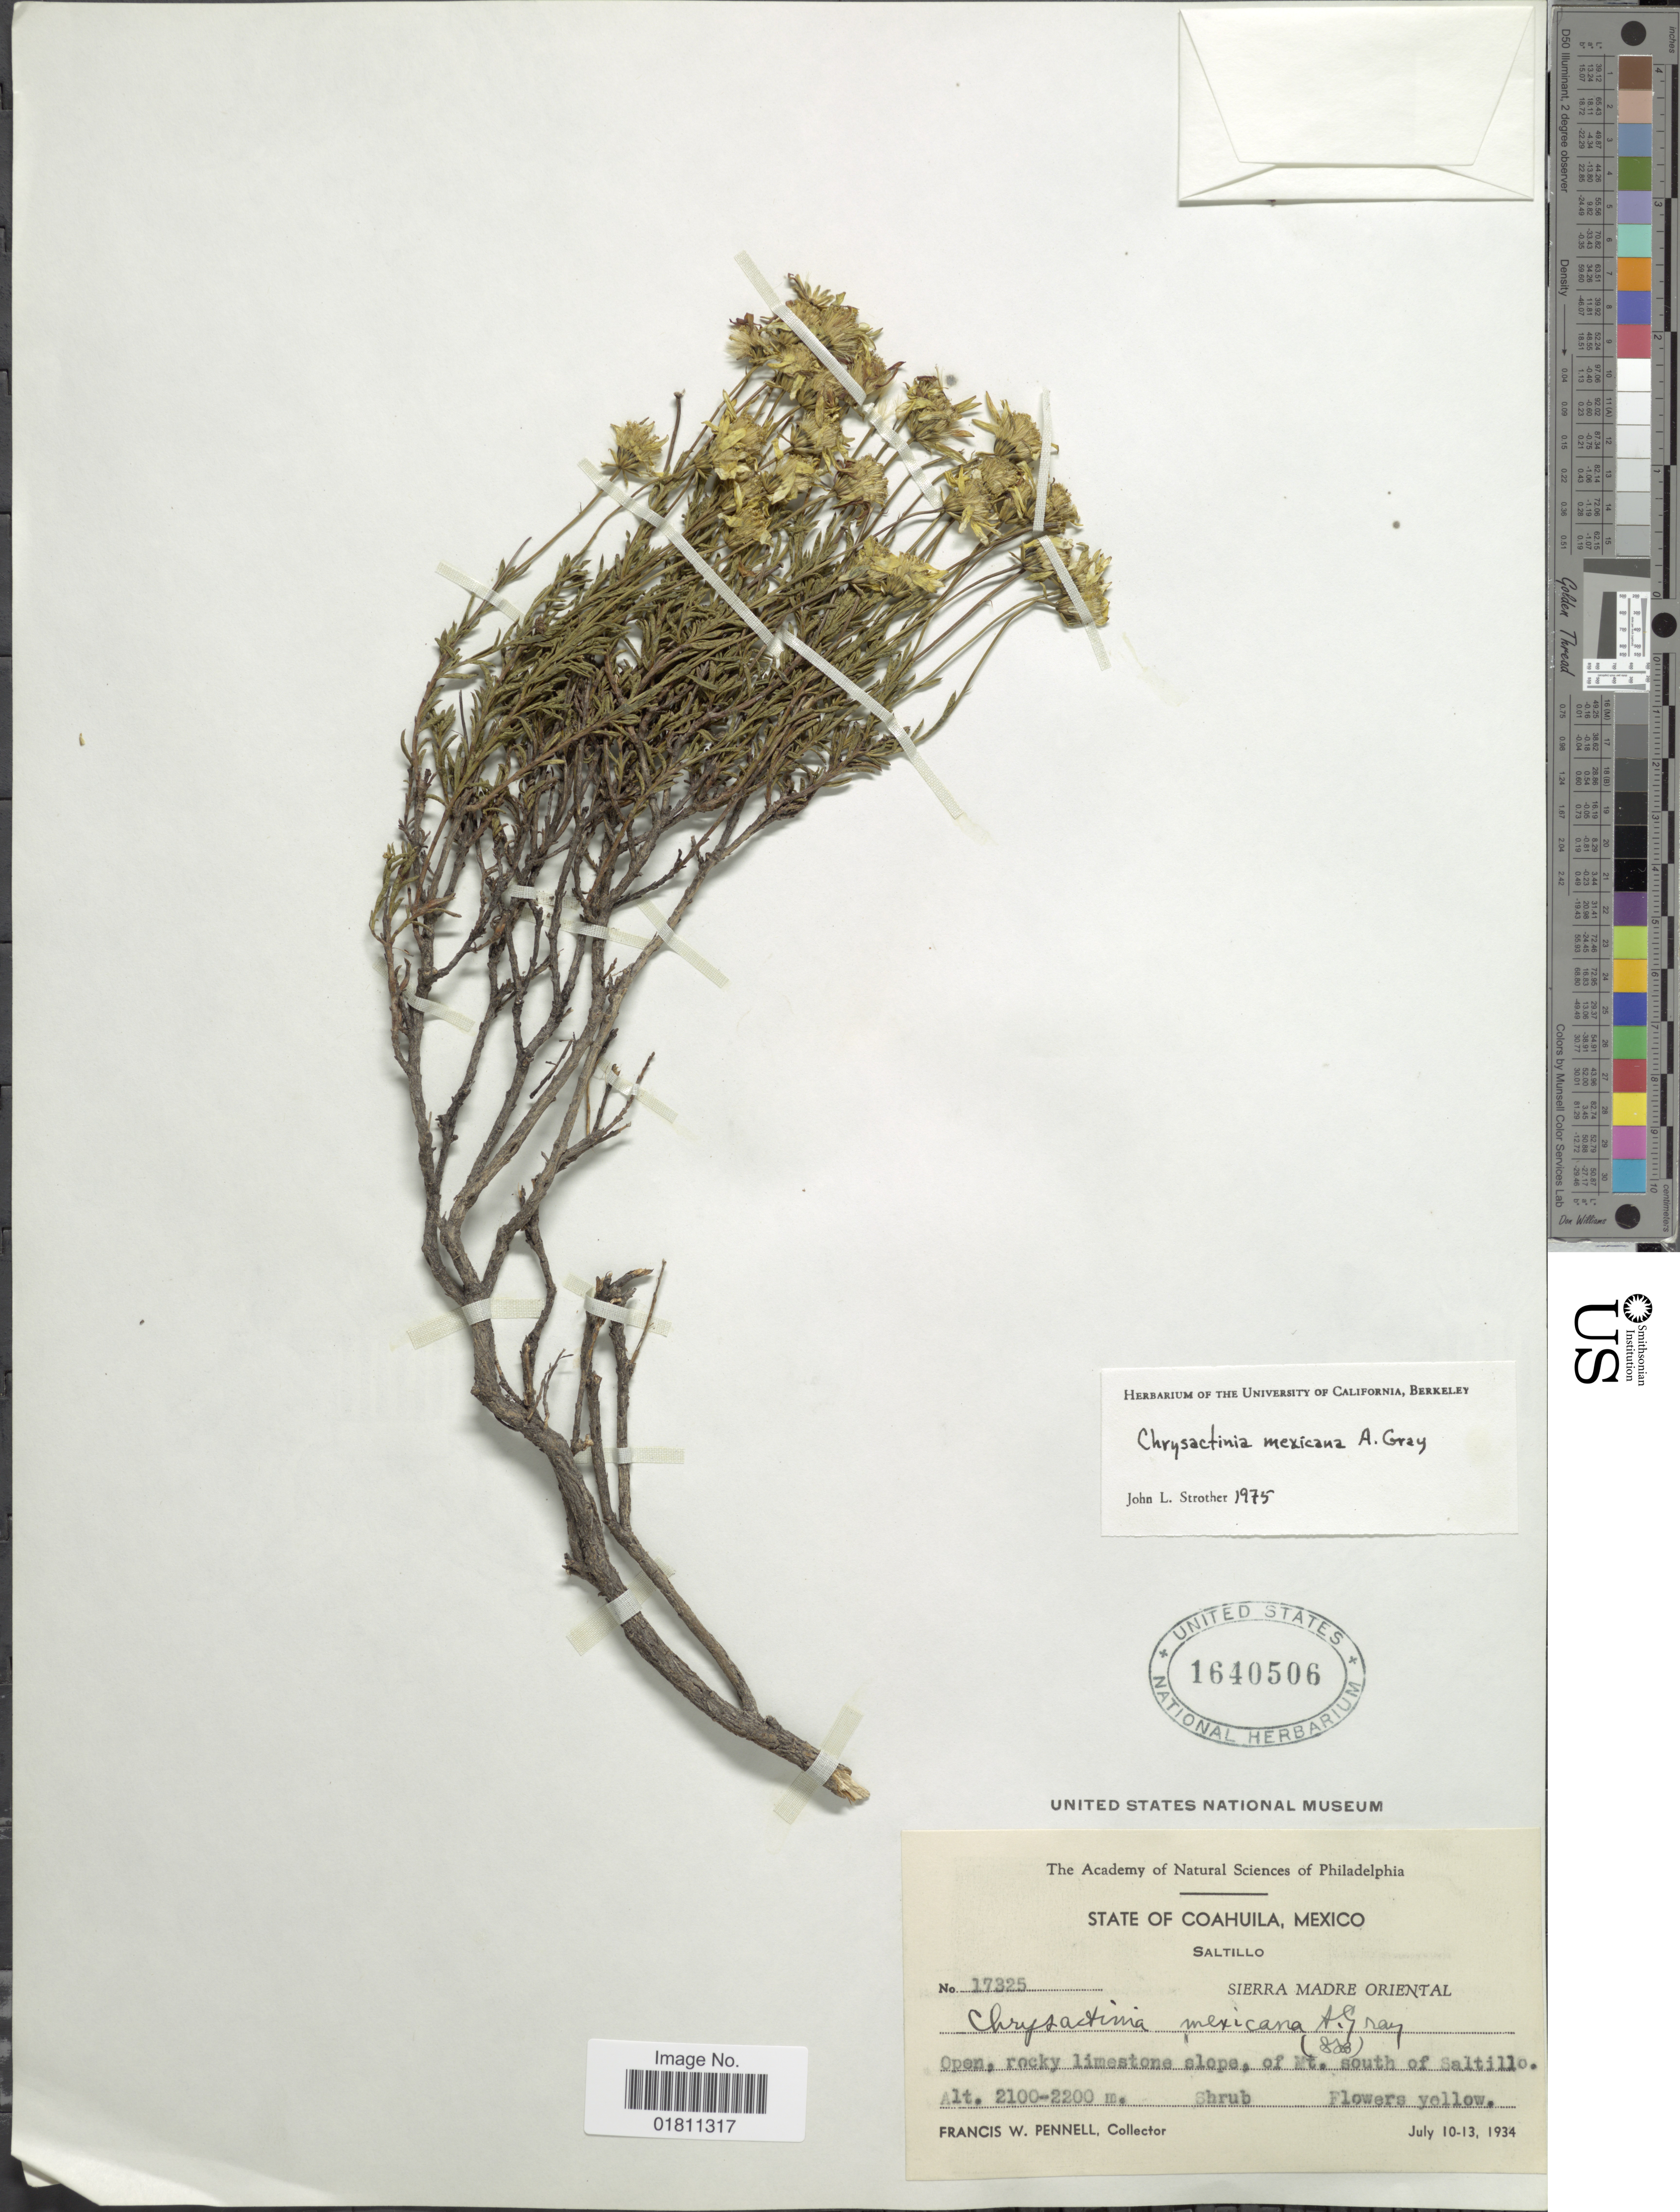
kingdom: Plantae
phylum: Tracheophyta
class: Magnoliopsida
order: Asterales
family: Asteraceae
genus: Chrysactinia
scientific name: Chrysactinia mexicana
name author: A. Gray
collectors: F. W. Pennell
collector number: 17325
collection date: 1934-07-10/1934-07-13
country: Mexico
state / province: Coahuila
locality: Saltillo. Sierra Madre Oriental. Mt. south of Saltillo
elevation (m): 2100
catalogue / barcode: US 1640506